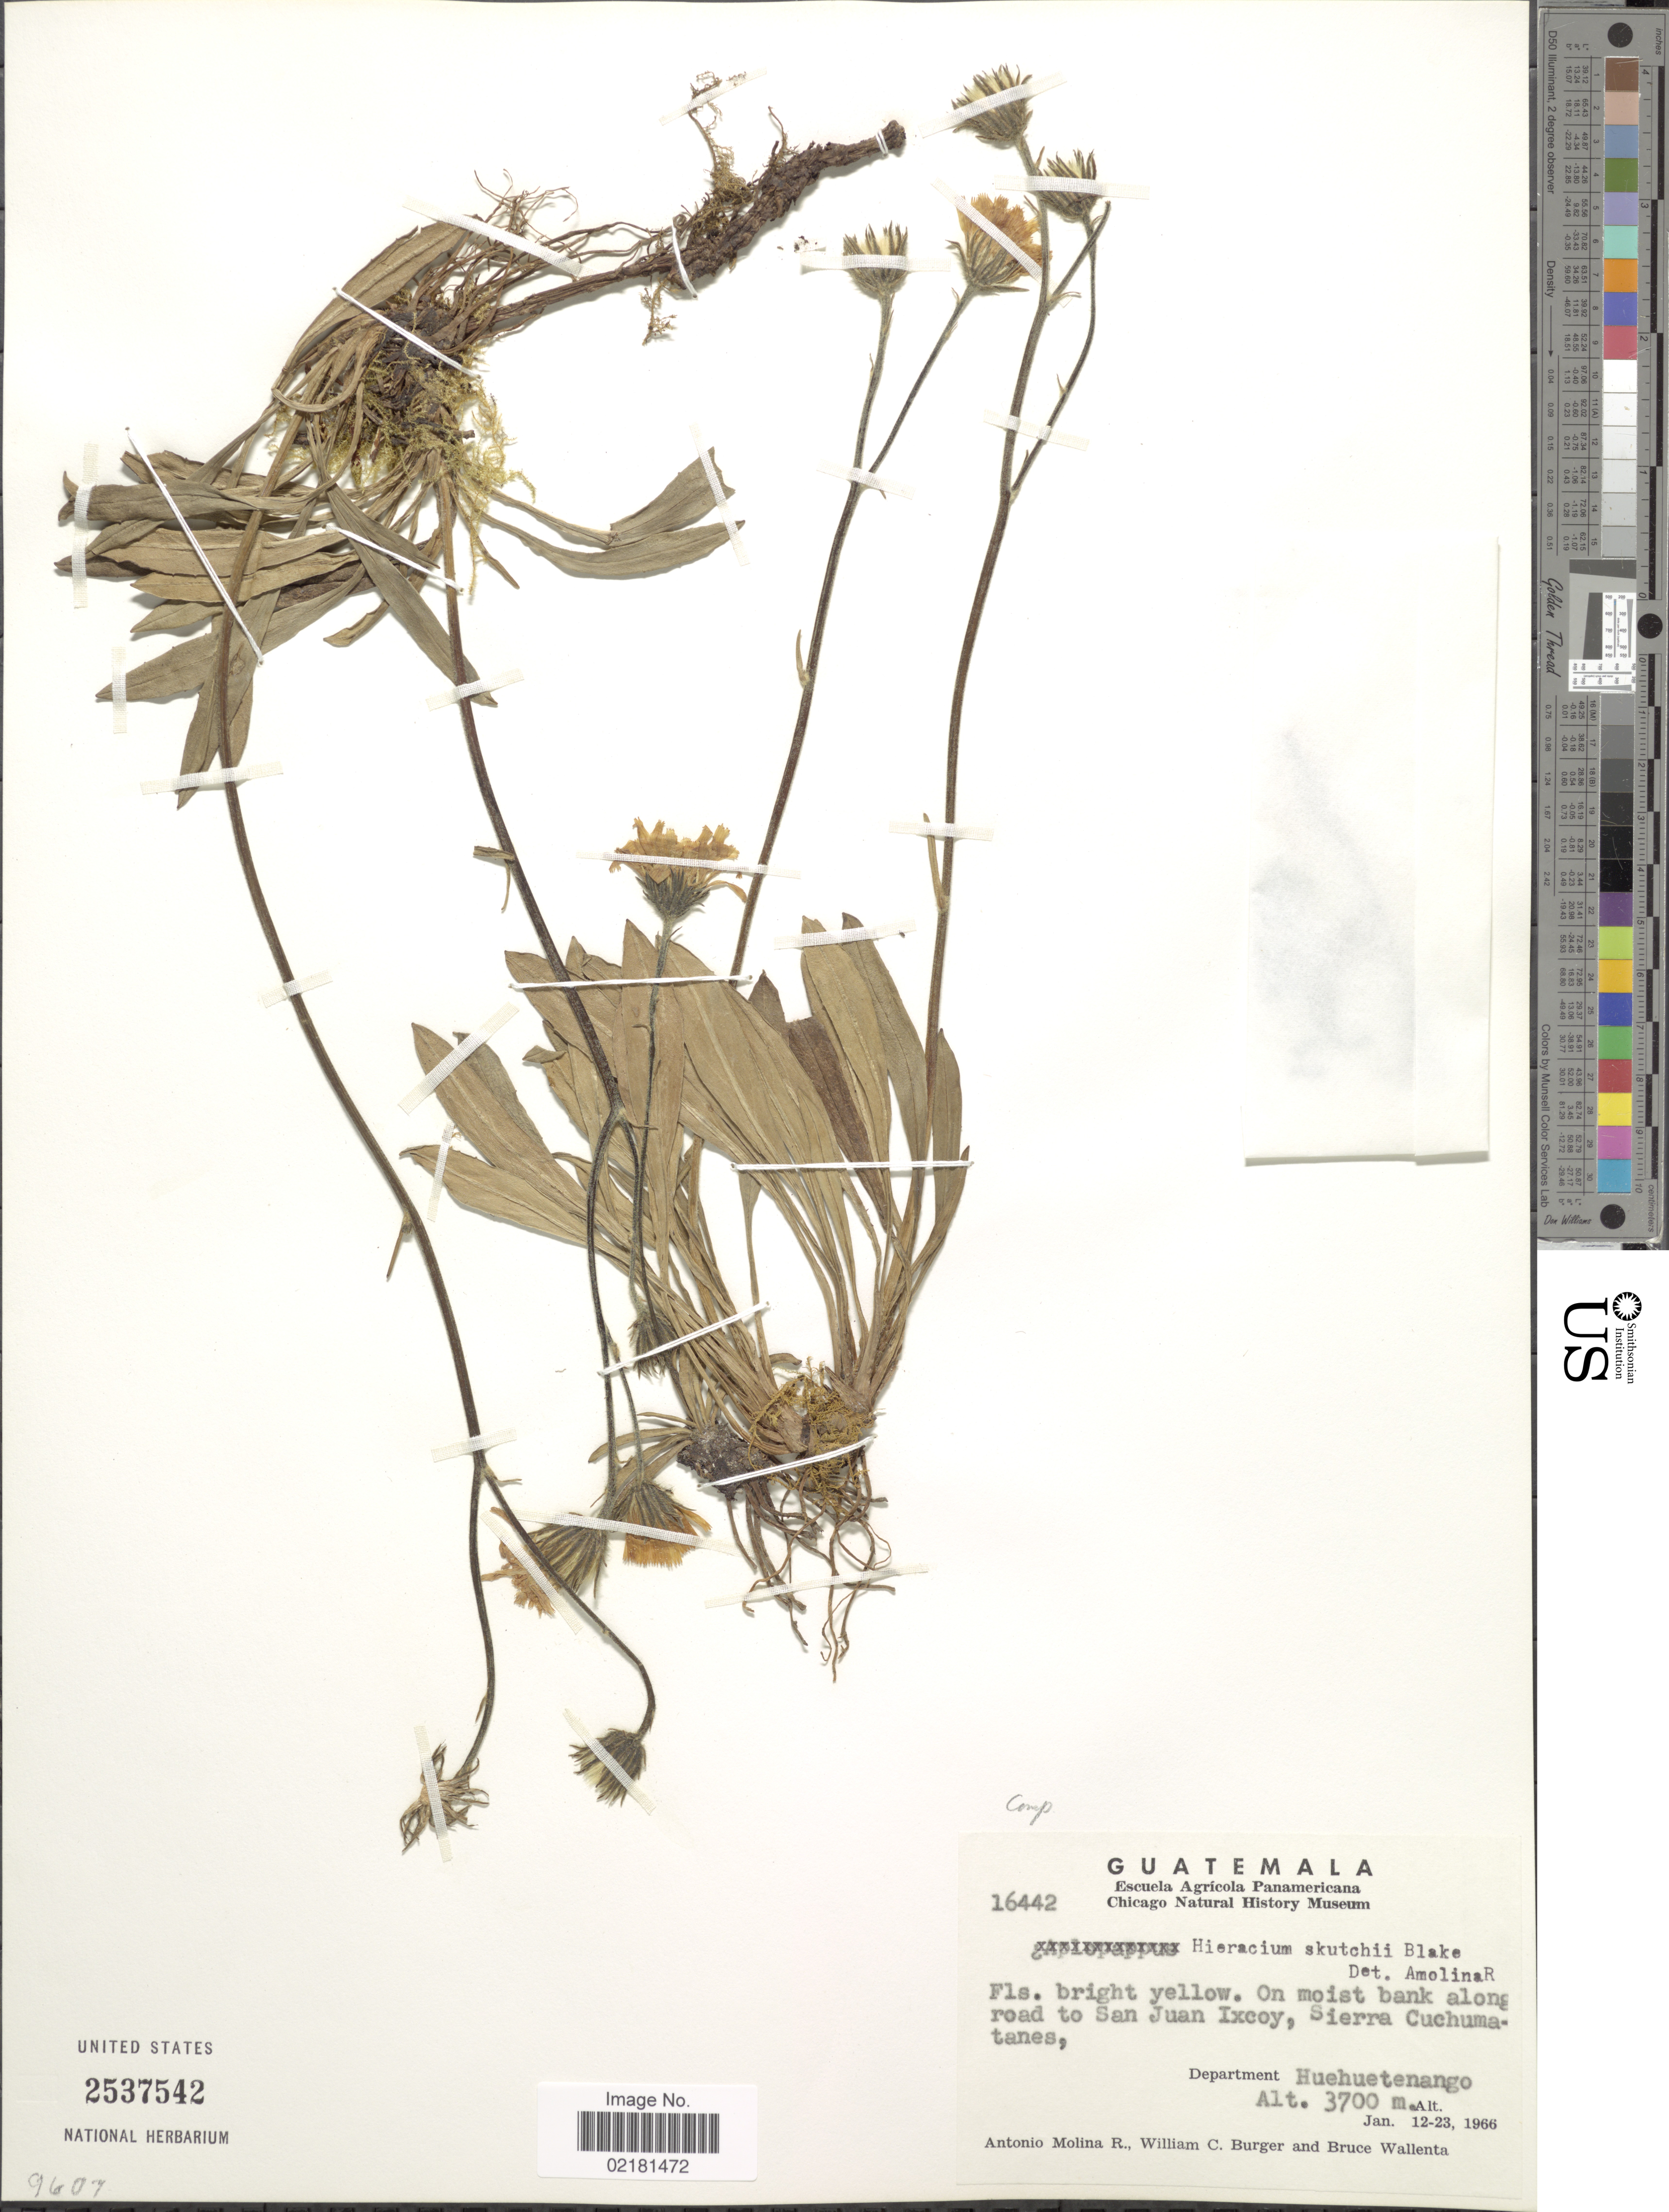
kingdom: Plantae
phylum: Tracheophyta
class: Magnoliopsida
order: Asterales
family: Asteraceae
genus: Hieracium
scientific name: Hieracium skutchii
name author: S.F. Blake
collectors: A. Molina R., W. Burger & B. Wallenta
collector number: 16442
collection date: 1966-01-12/1966-01-23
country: Guatemala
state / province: Huehuetenango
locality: On moist bak along road to San Juan Ixcoy, Sierra Cuchumatanes.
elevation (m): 3700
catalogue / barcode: US 2537542